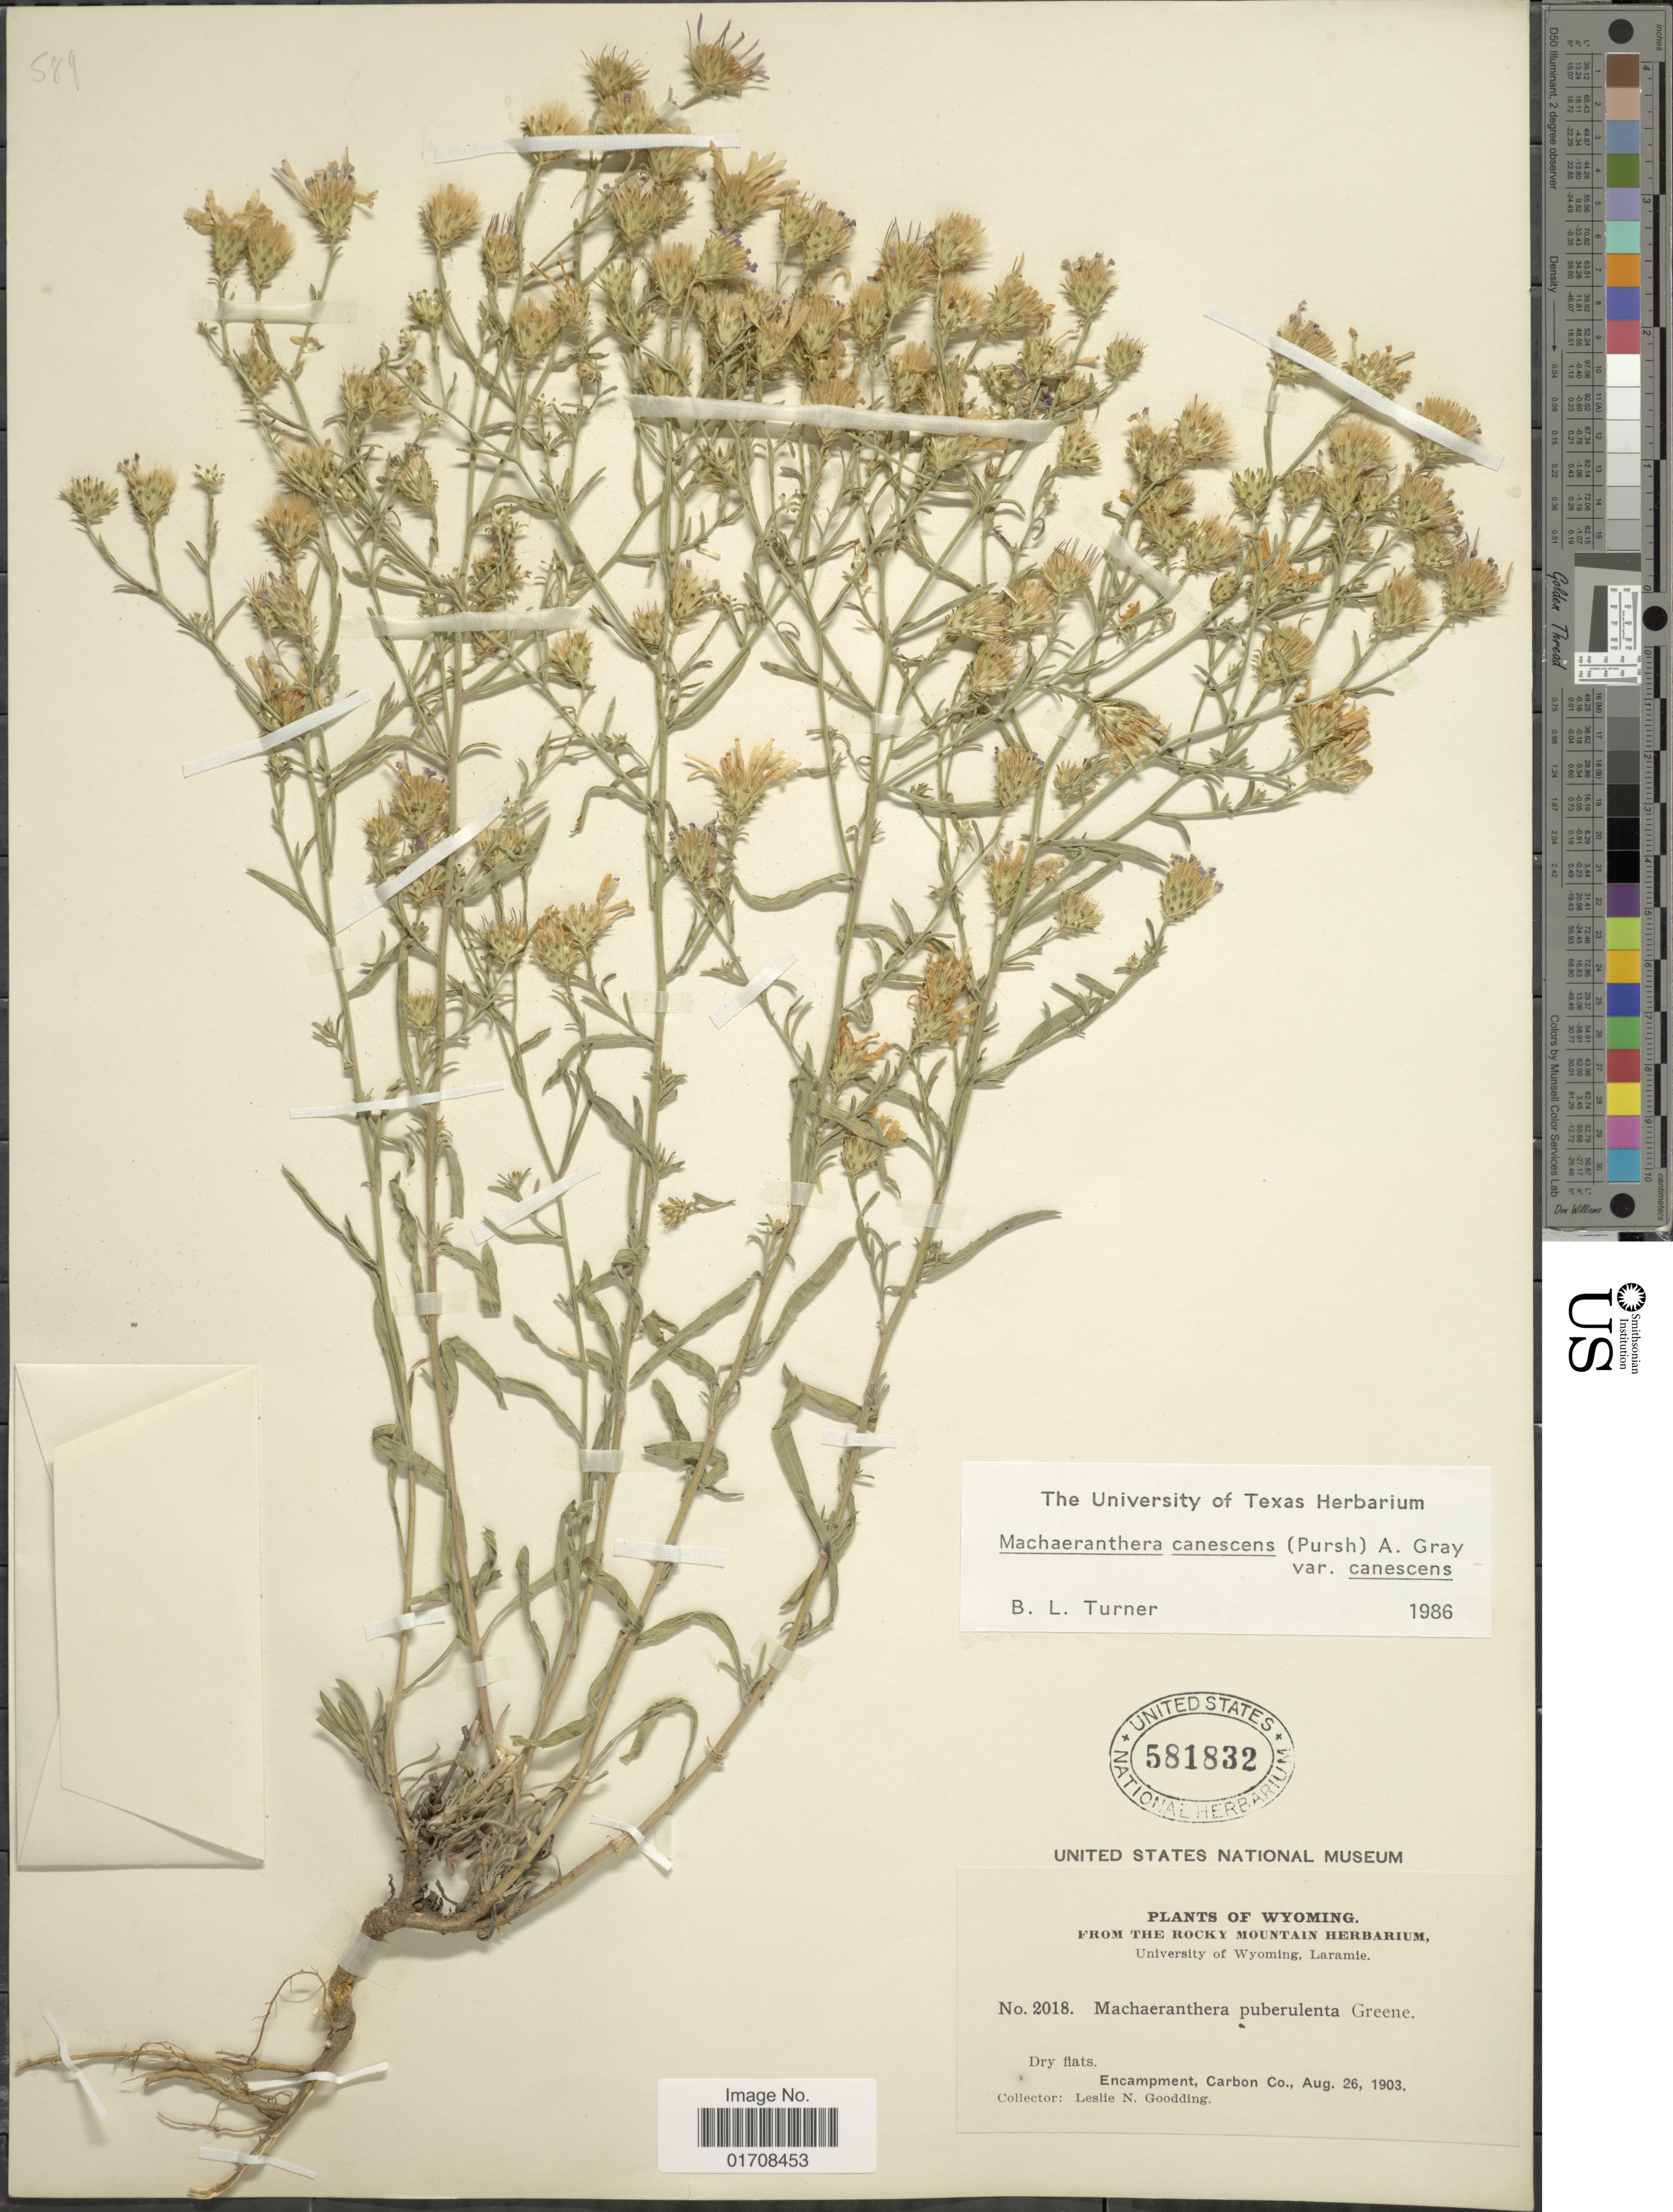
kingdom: Plantae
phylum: Tracheophyta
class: Magnoliopsida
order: Asterales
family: Asteraceae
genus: Machaeranthera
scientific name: Machaeranthera canescens var. canescens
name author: (Pursh) A. Gray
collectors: L. N. Goodding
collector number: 2018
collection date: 1903-08-26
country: United States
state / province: Wyoming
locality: Encampment, Carbon Co.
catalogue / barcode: US 581832